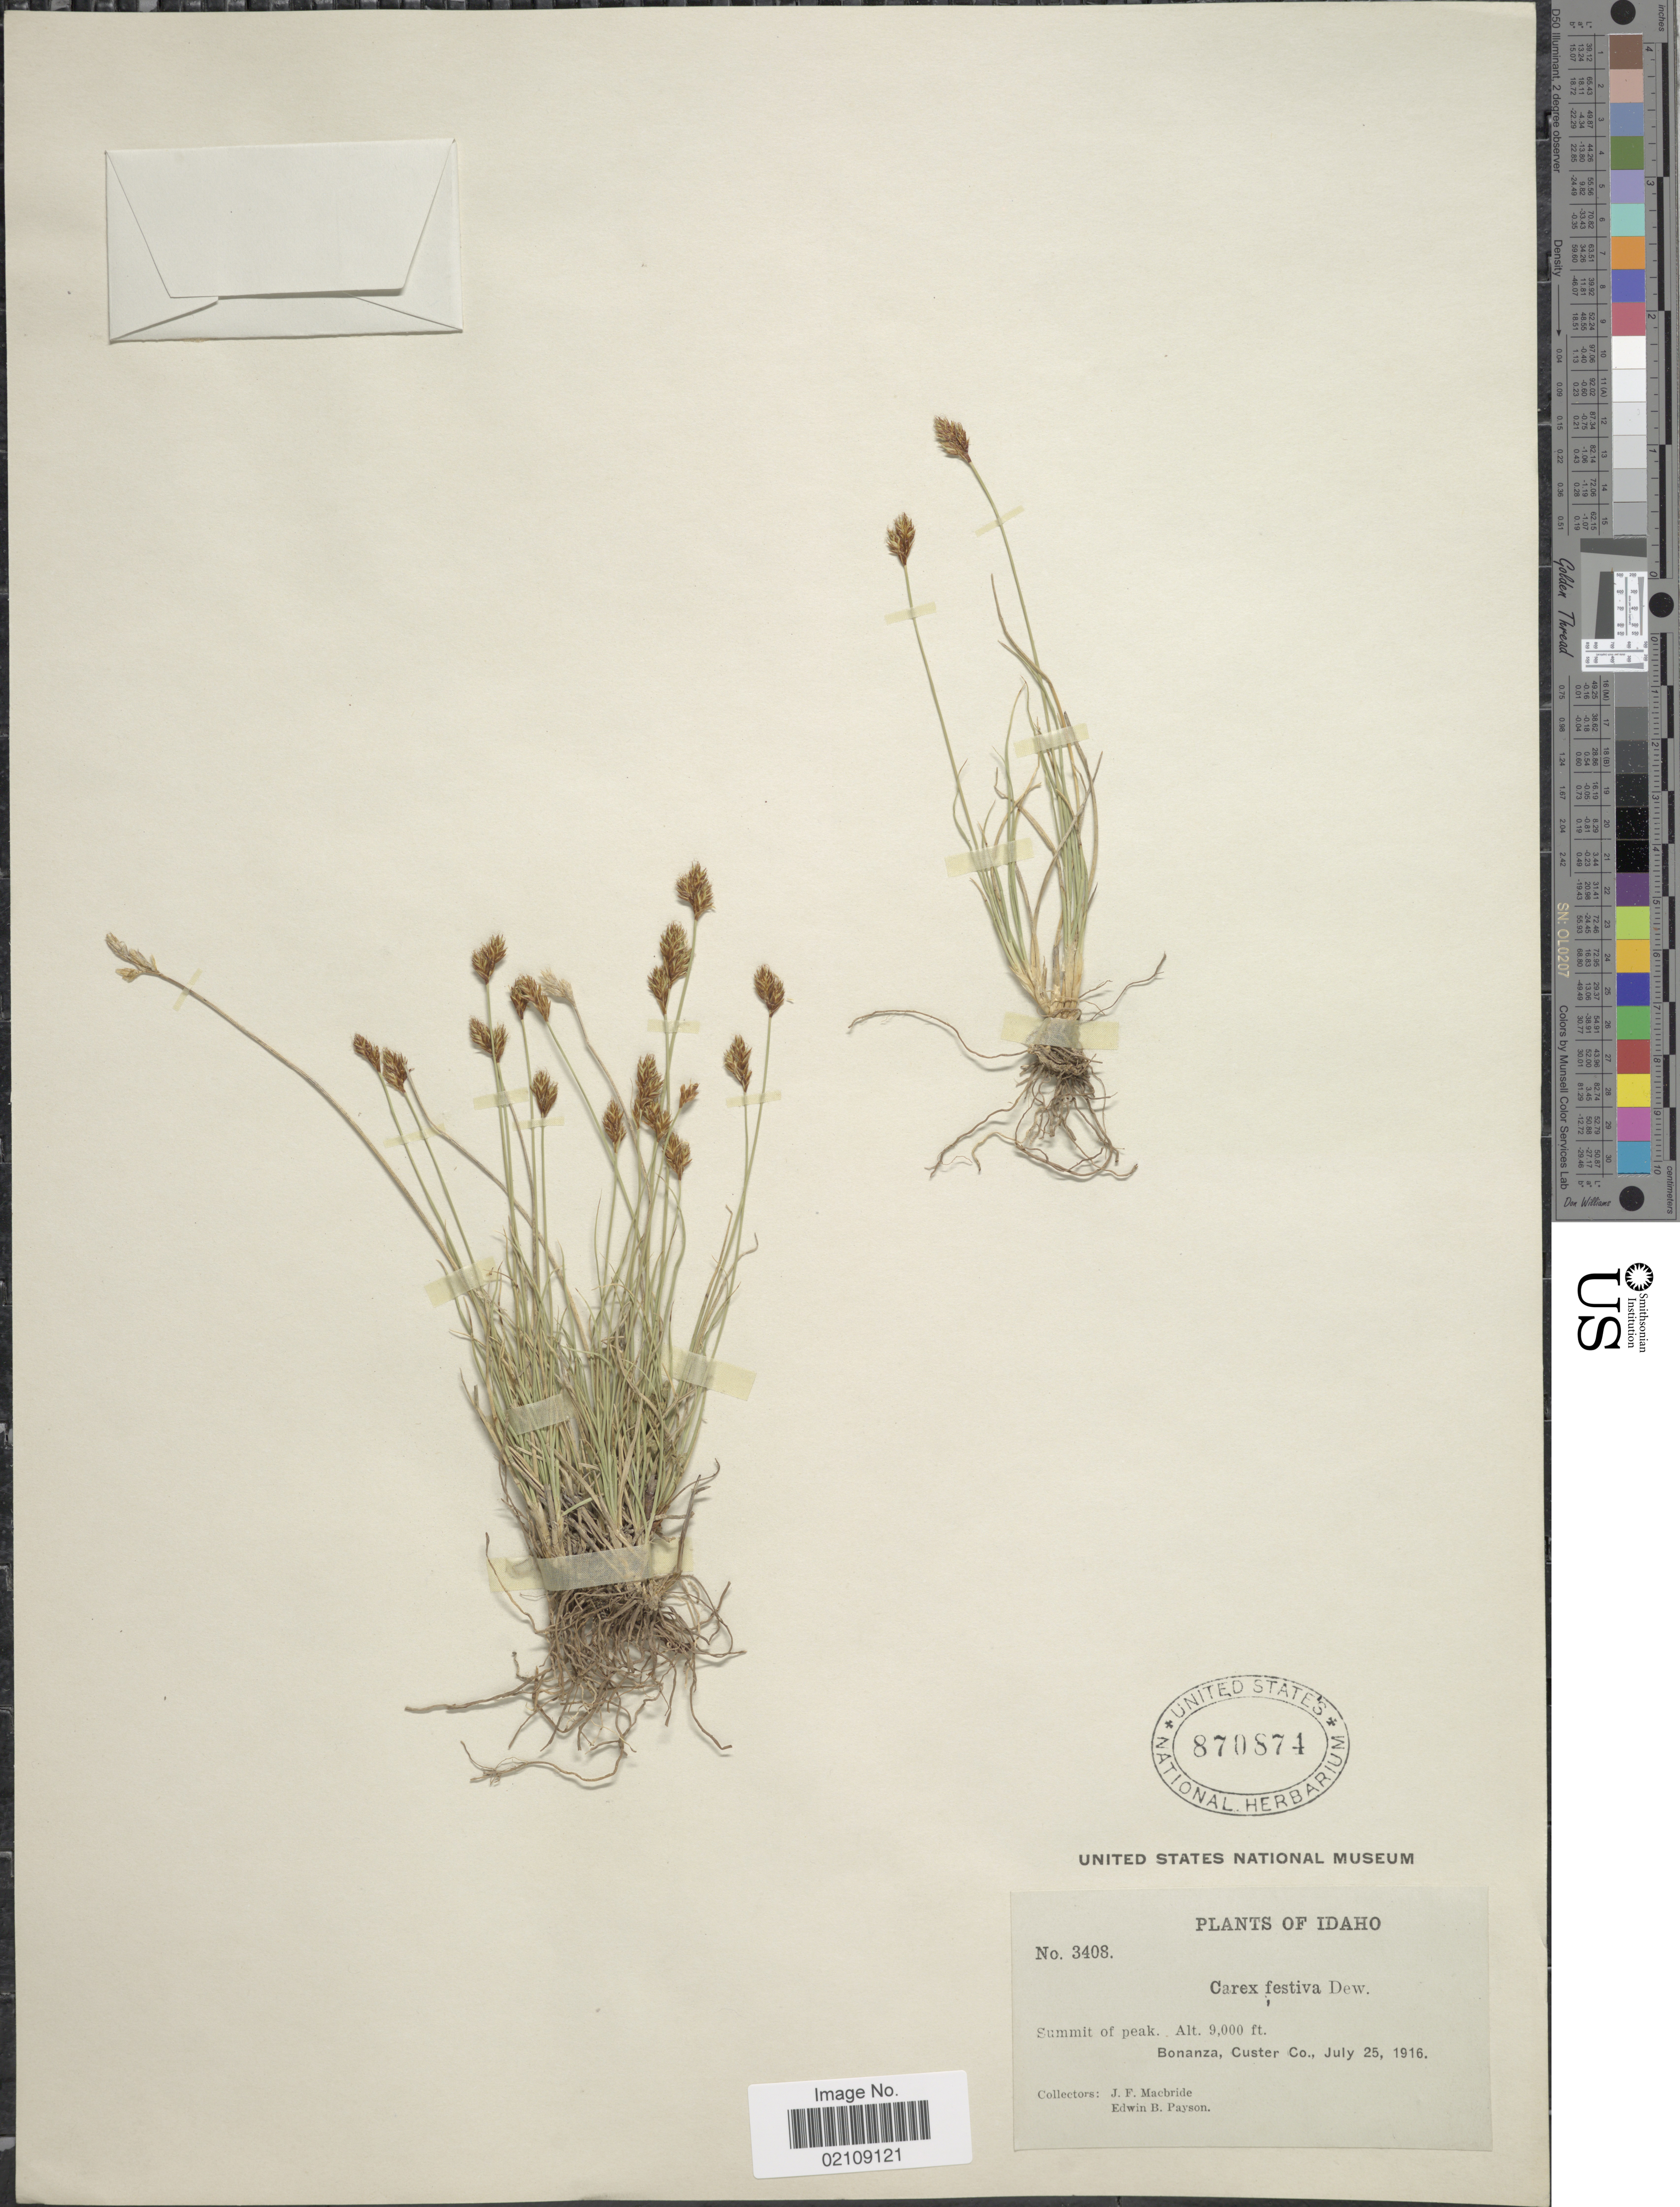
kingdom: Plantae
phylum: Tracheophyta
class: Liliopsida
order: Poales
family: Cyperaceae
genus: Carex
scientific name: Carex phaeocephala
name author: Piper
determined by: Yen, A. C., (WTU), University of Washington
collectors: J. F. Macbride & E. B. Payson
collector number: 3408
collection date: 1916-07-25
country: United States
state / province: Idaho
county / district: Custer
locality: Bonanza.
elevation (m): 2743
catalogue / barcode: US 870874